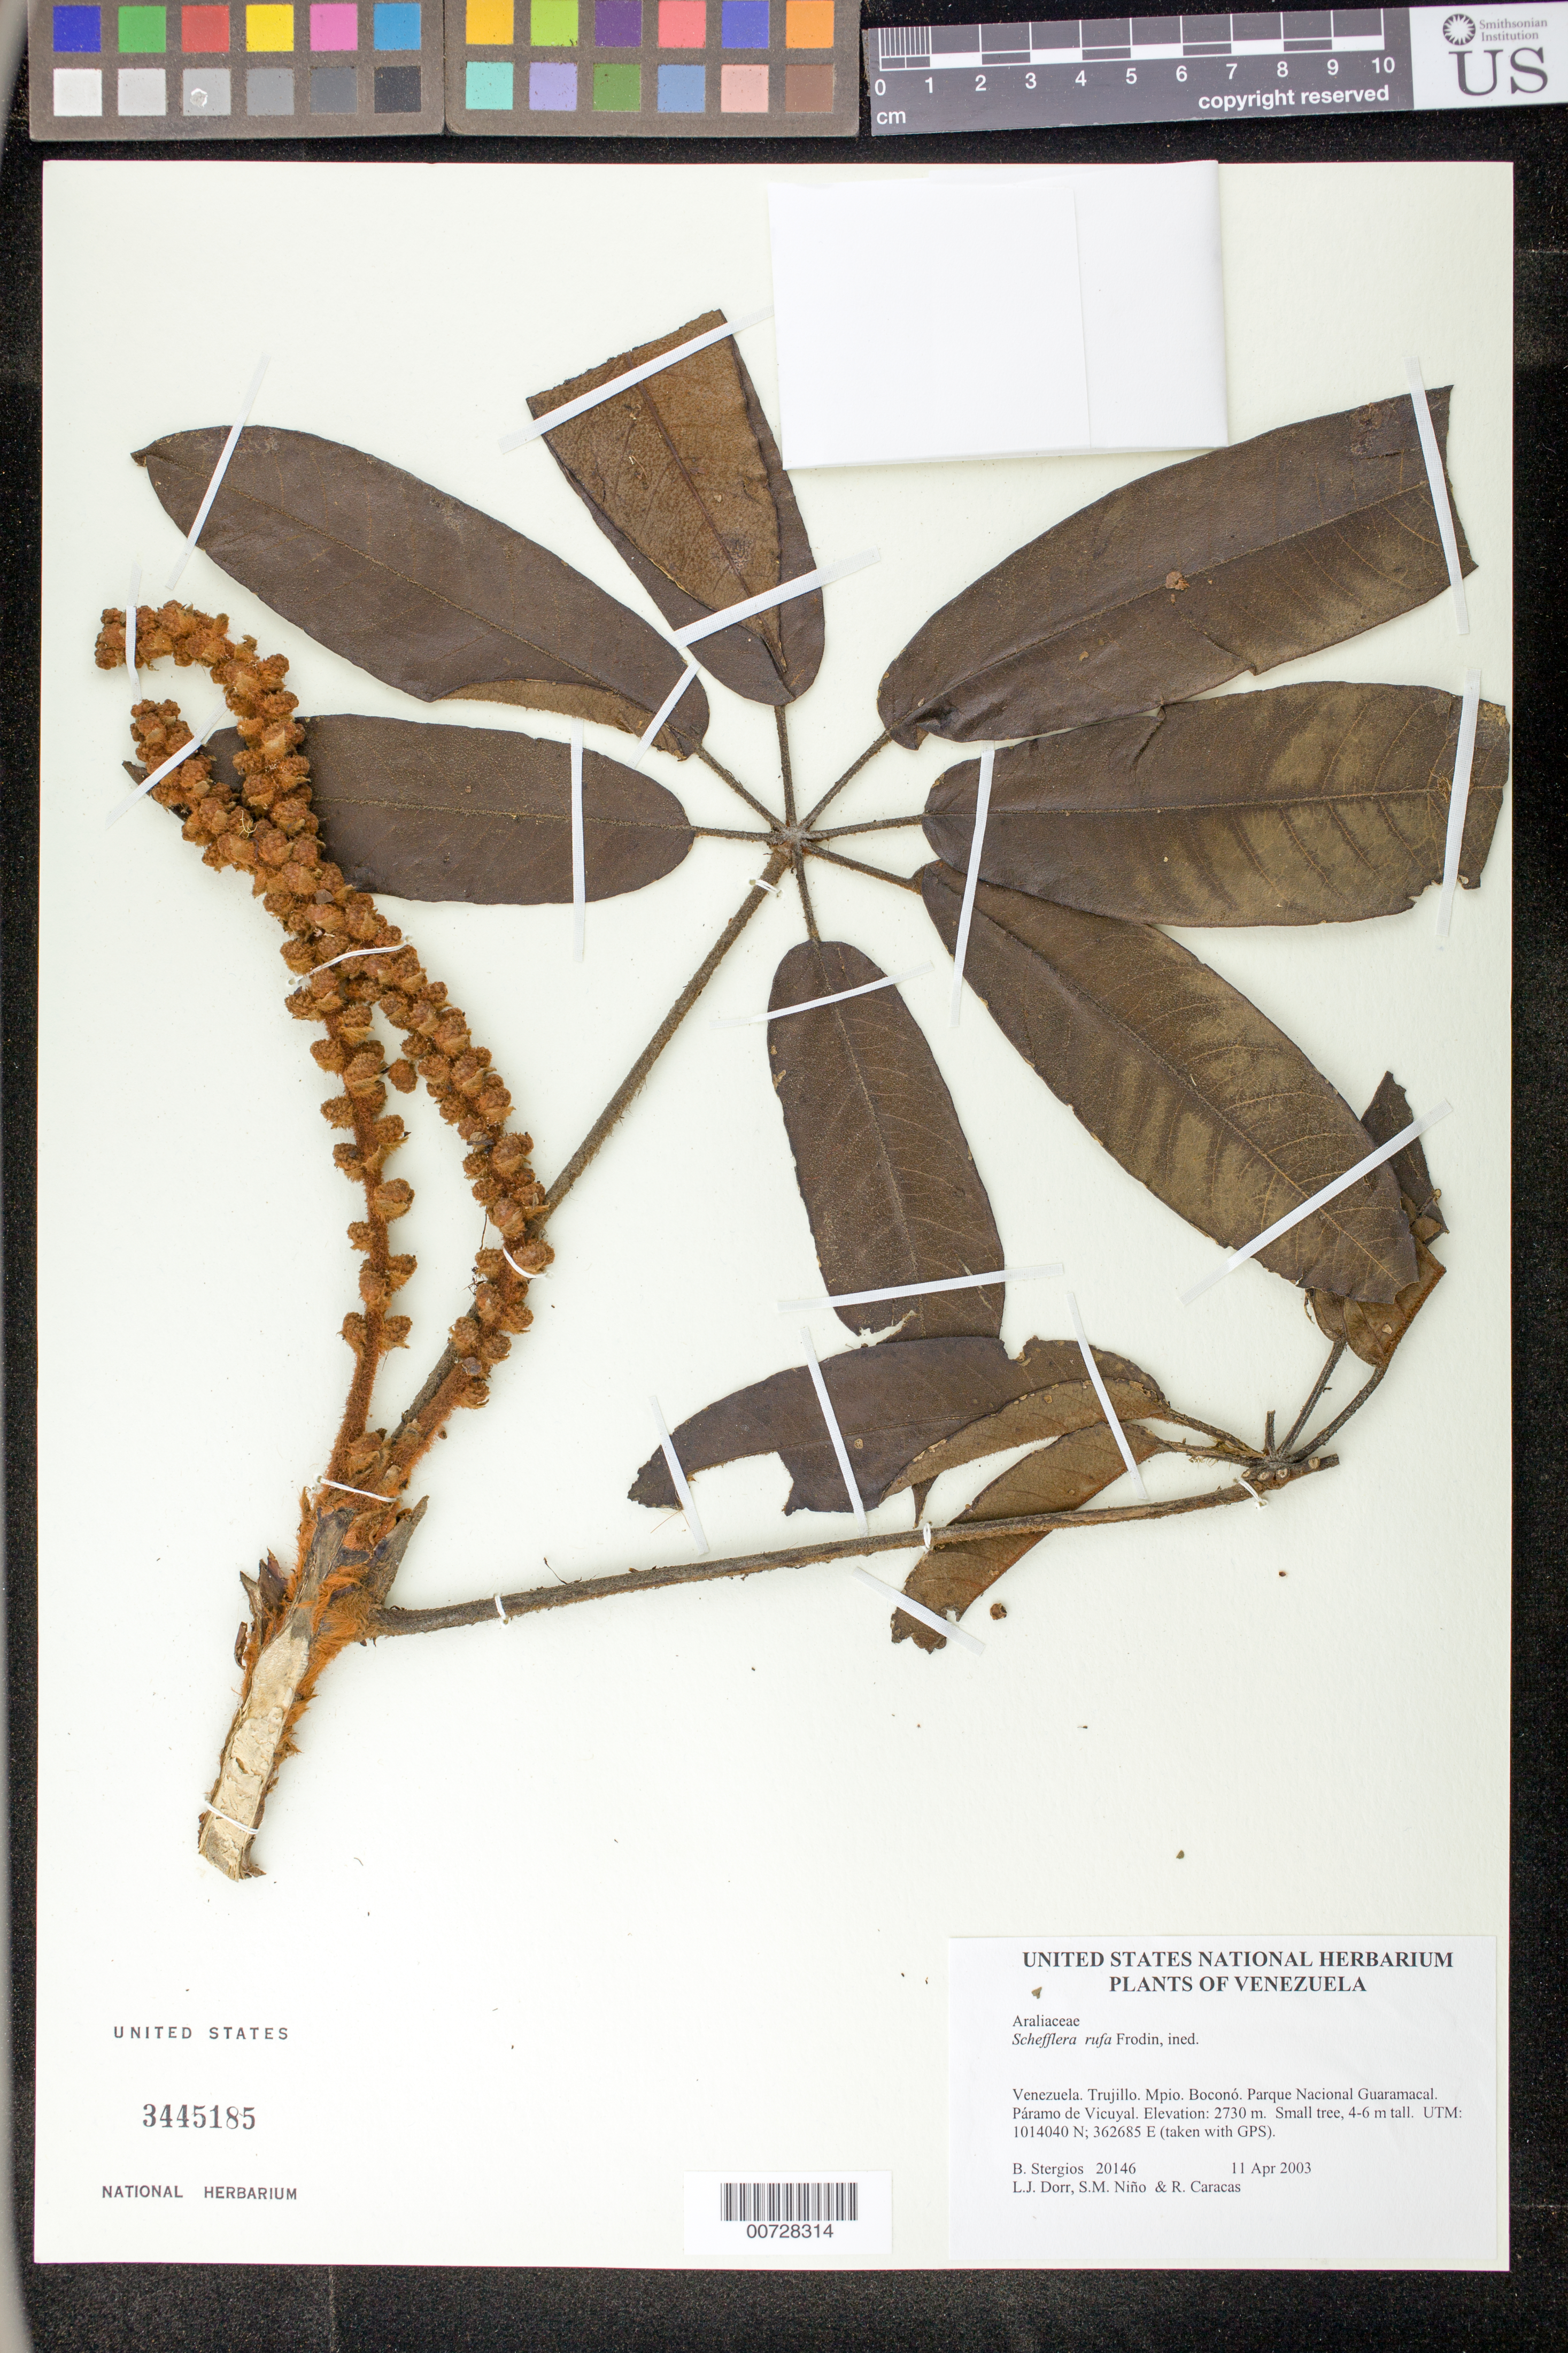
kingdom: Plantae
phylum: Tracheophyta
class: Magnoliopsida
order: Apiales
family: Araliaceae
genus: Schefflera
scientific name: Schefflera rufa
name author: Frodin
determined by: Dorr, L. J., (BOT), Smithsonian Institution - National Museum of Natural History (UNITED STATES)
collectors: B. G. Stergios, L. J. Dorr, S. M. Niño & R. Caracas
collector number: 20146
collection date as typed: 11 Apr 2003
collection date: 2003-04-11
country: Venezuela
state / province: Trujillo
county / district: Boconó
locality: Parque Nacional Guaramacal. Páramo de Vicuyal.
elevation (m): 2730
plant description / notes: PORT, US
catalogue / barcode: US 3445185